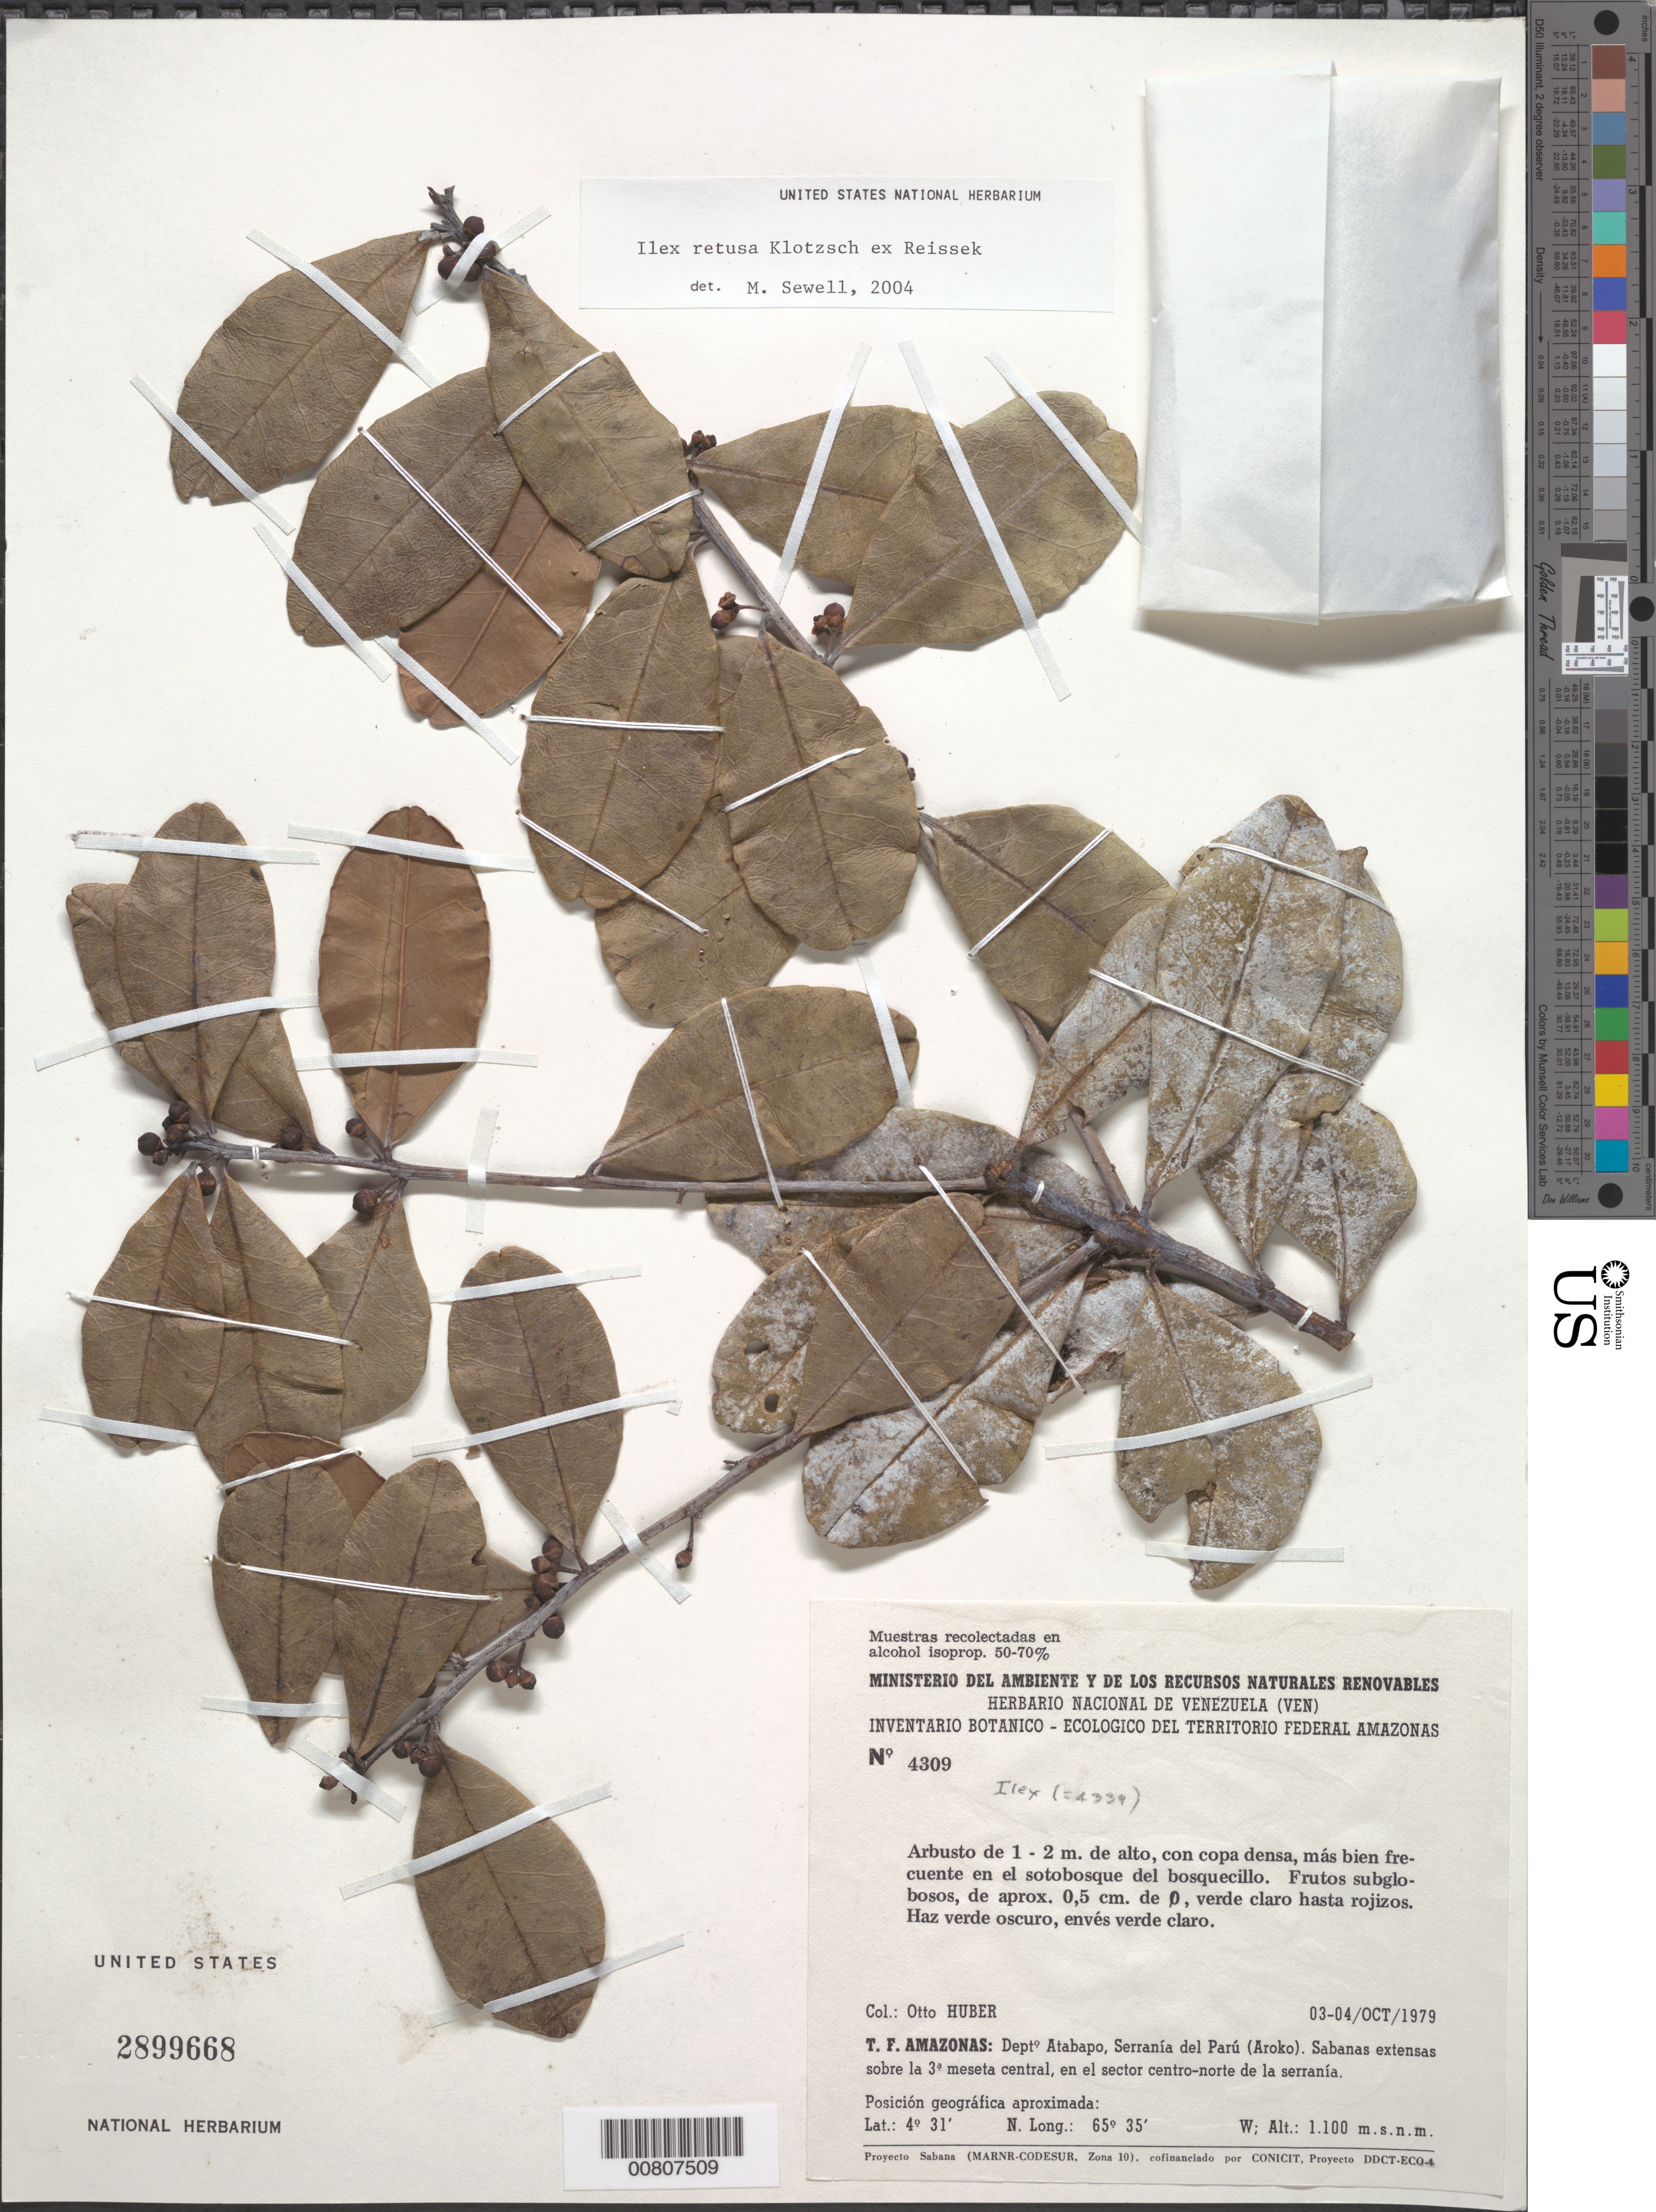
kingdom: Plantae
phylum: Tracheophyta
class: Magnoliopsida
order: Aquifoliales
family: Aquifoliaceae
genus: Ilex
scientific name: Ilex retusa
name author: Klotzsch ex Reissek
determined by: Sewell, M.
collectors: O. Huber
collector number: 4309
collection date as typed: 3-Oct-79 to 4-Oct-79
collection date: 1979-10-03/1979-10-04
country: Venezuela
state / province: Amazonas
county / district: Atabapo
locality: Serranía del Parú (Aroko), sobre la 3ª meseta central, en el sector centro-norte de la serranía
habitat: Sotobosque del bosquecillo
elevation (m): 1100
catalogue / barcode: US 2899668